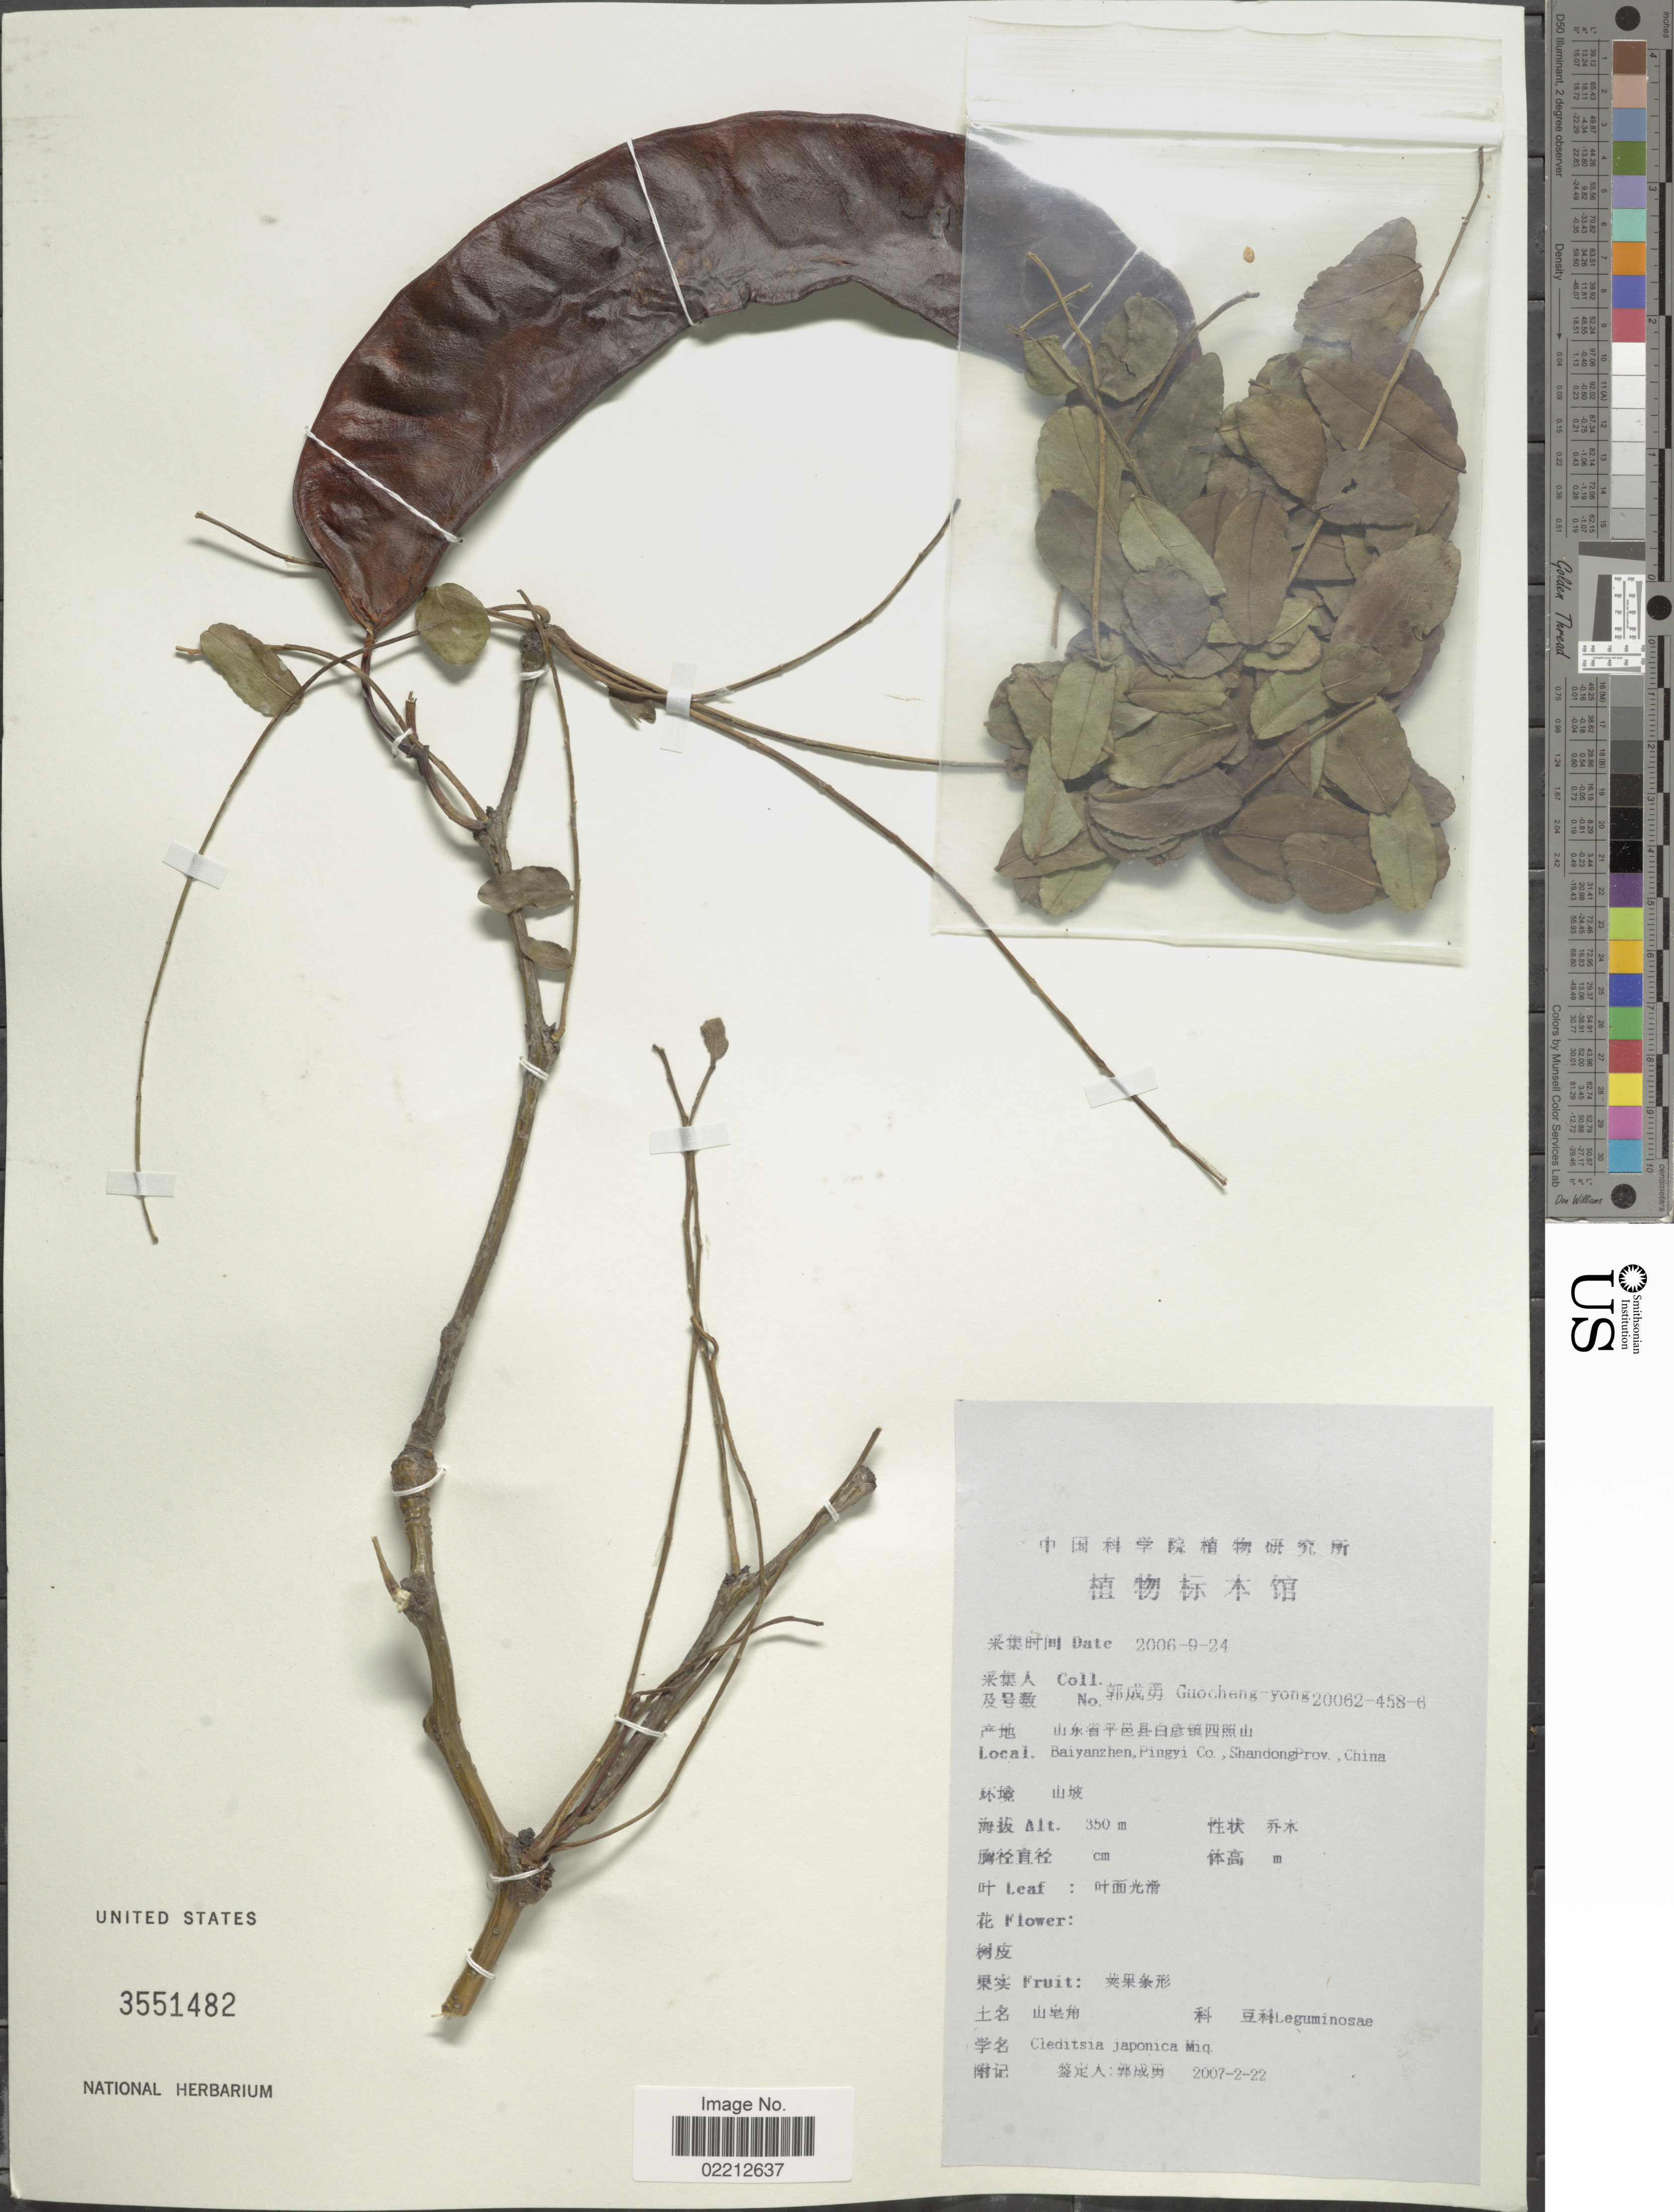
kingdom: Plantae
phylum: Tracheophyta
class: Magnoliopsida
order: Fabales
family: Fabaceae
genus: Gleditsia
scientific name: Gleditsia japonica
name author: Miq.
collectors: Guo cheng-yong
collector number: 200624586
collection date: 2007-02-22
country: China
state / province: Shandong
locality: Baiyanzhen, Pingyi Co.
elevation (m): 350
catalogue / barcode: US 3551482